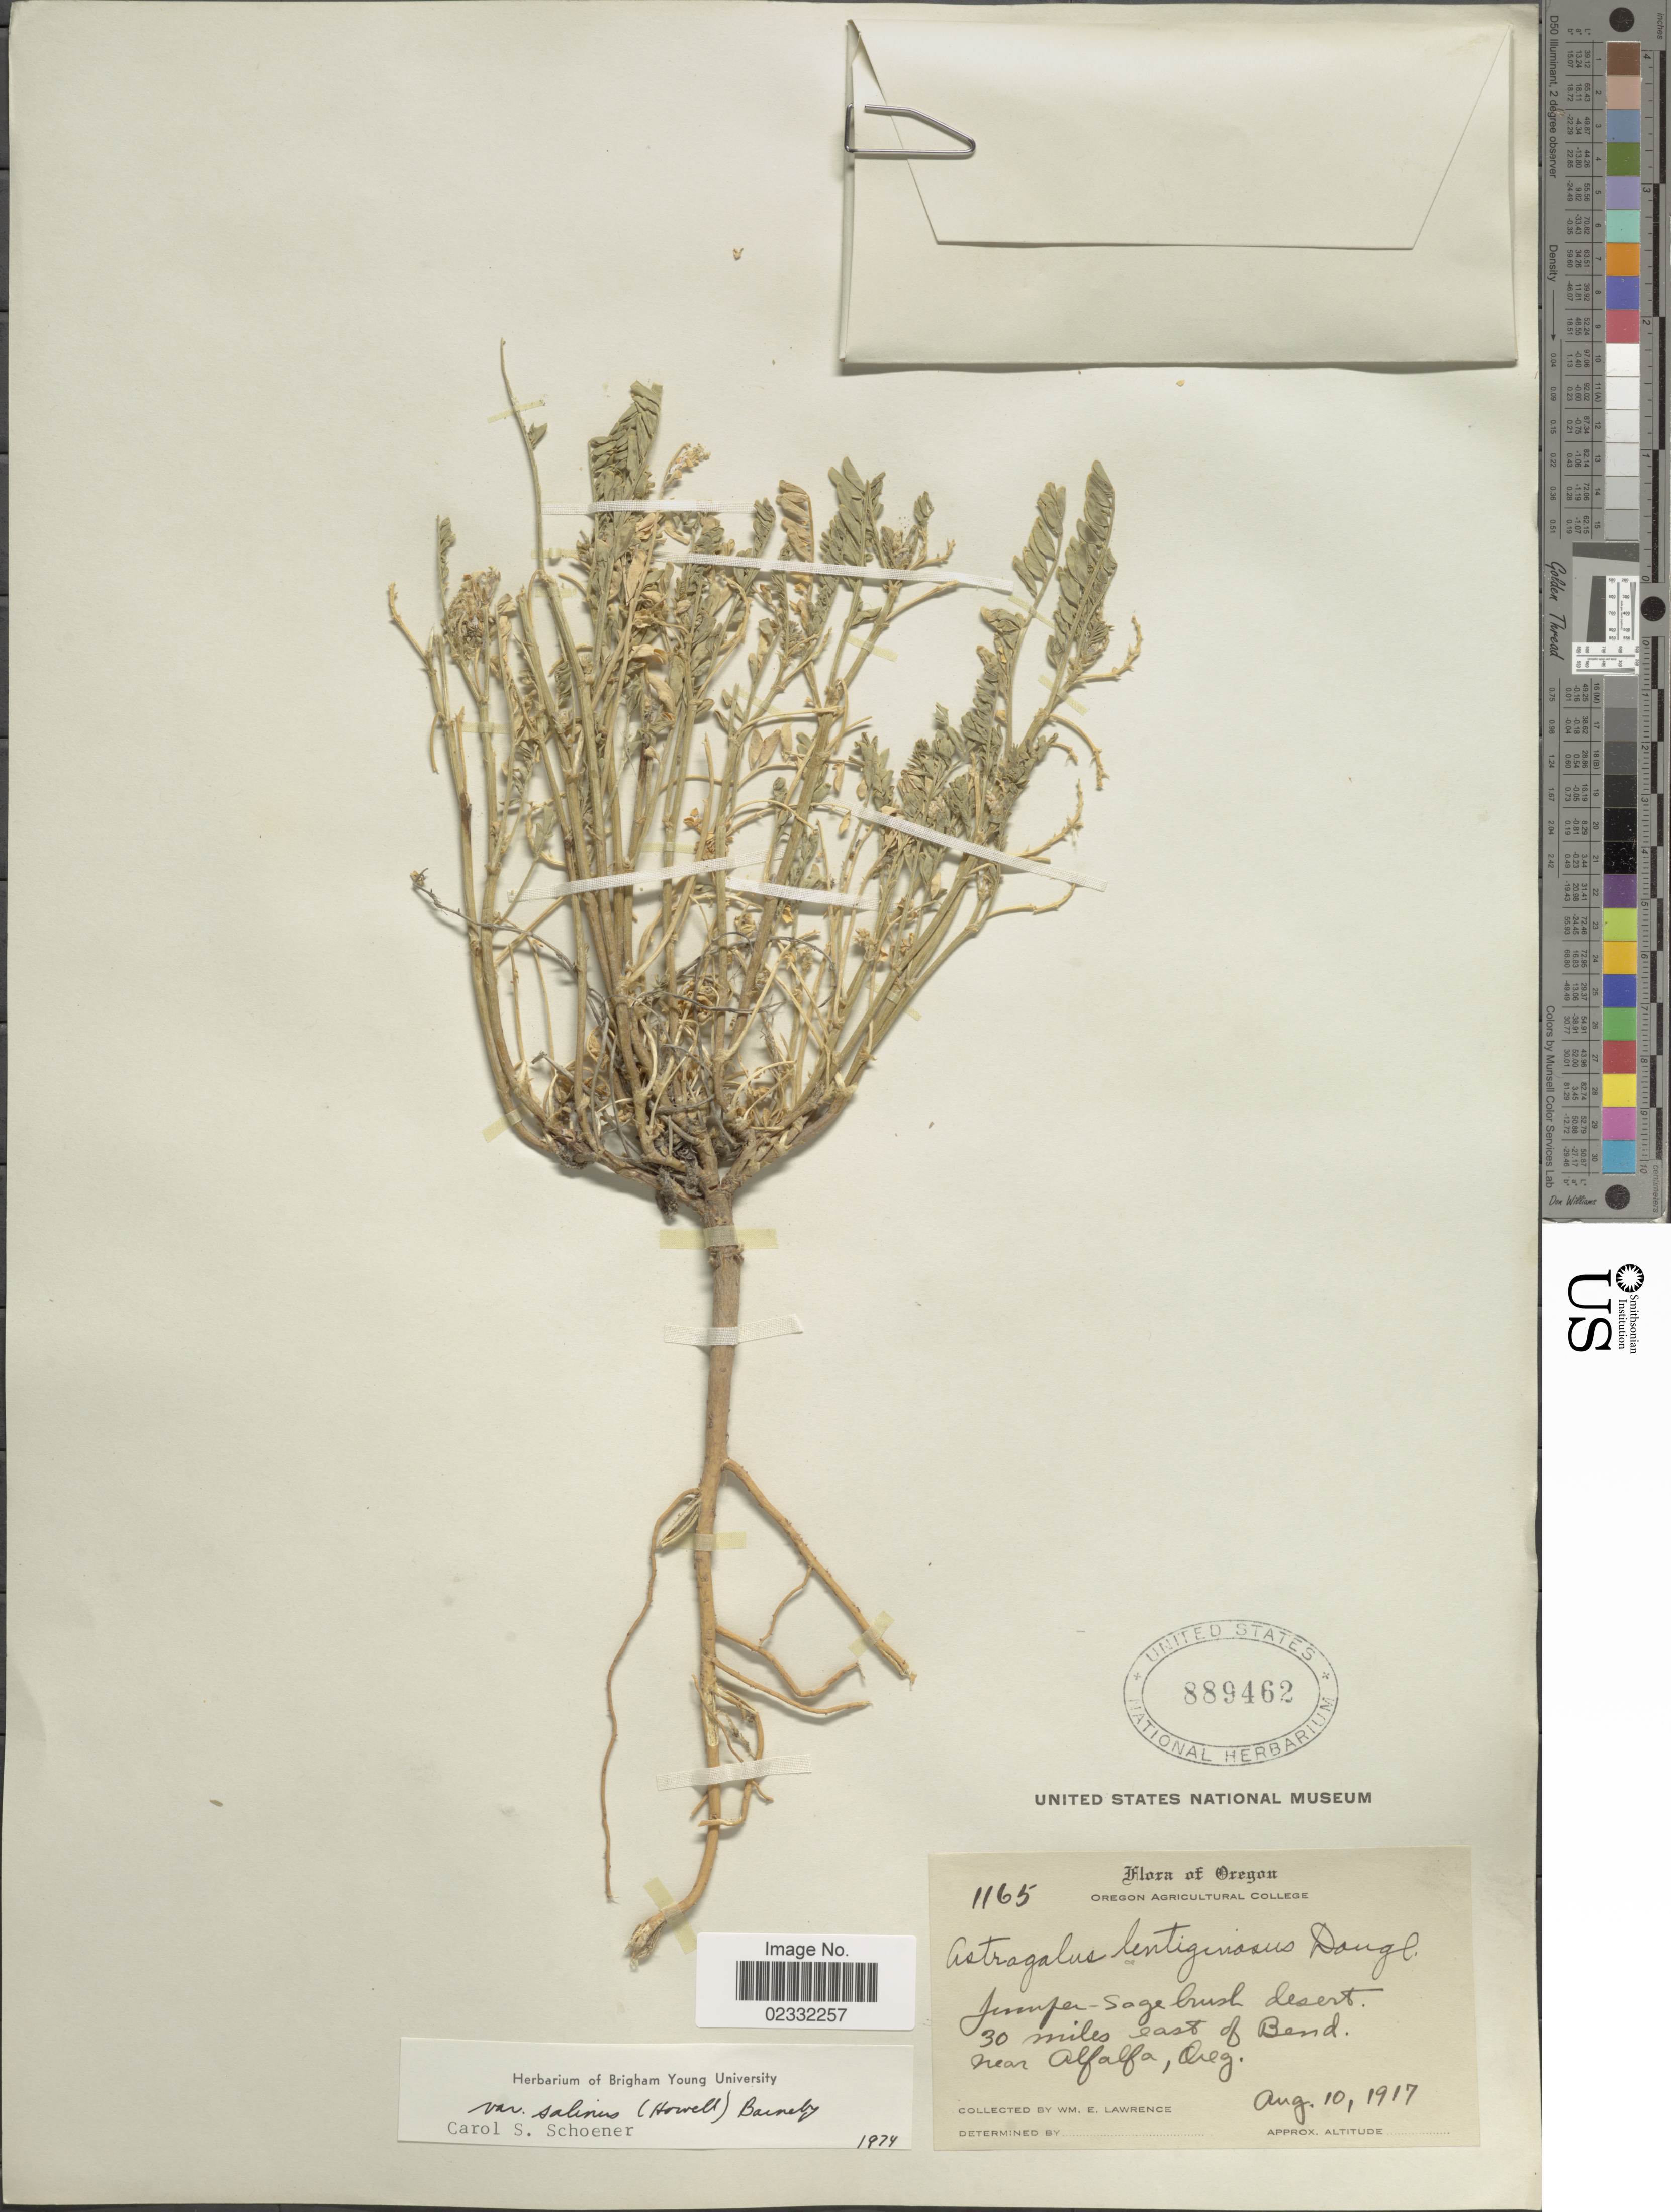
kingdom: Plantae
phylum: Tracheophyta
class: Magnoliopsida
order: Fabales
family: Fabaceae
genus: Astragalus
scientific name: Astragalus lentiginosus var. salinus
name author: (Howell) Barneby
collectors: W. Lawrence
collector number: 1165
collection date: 1917-08-10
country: United States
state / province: Oregon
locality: Jumper-Sage brush desert. 30 miles east of Bend. near Alfalfa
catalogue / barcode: US 889462